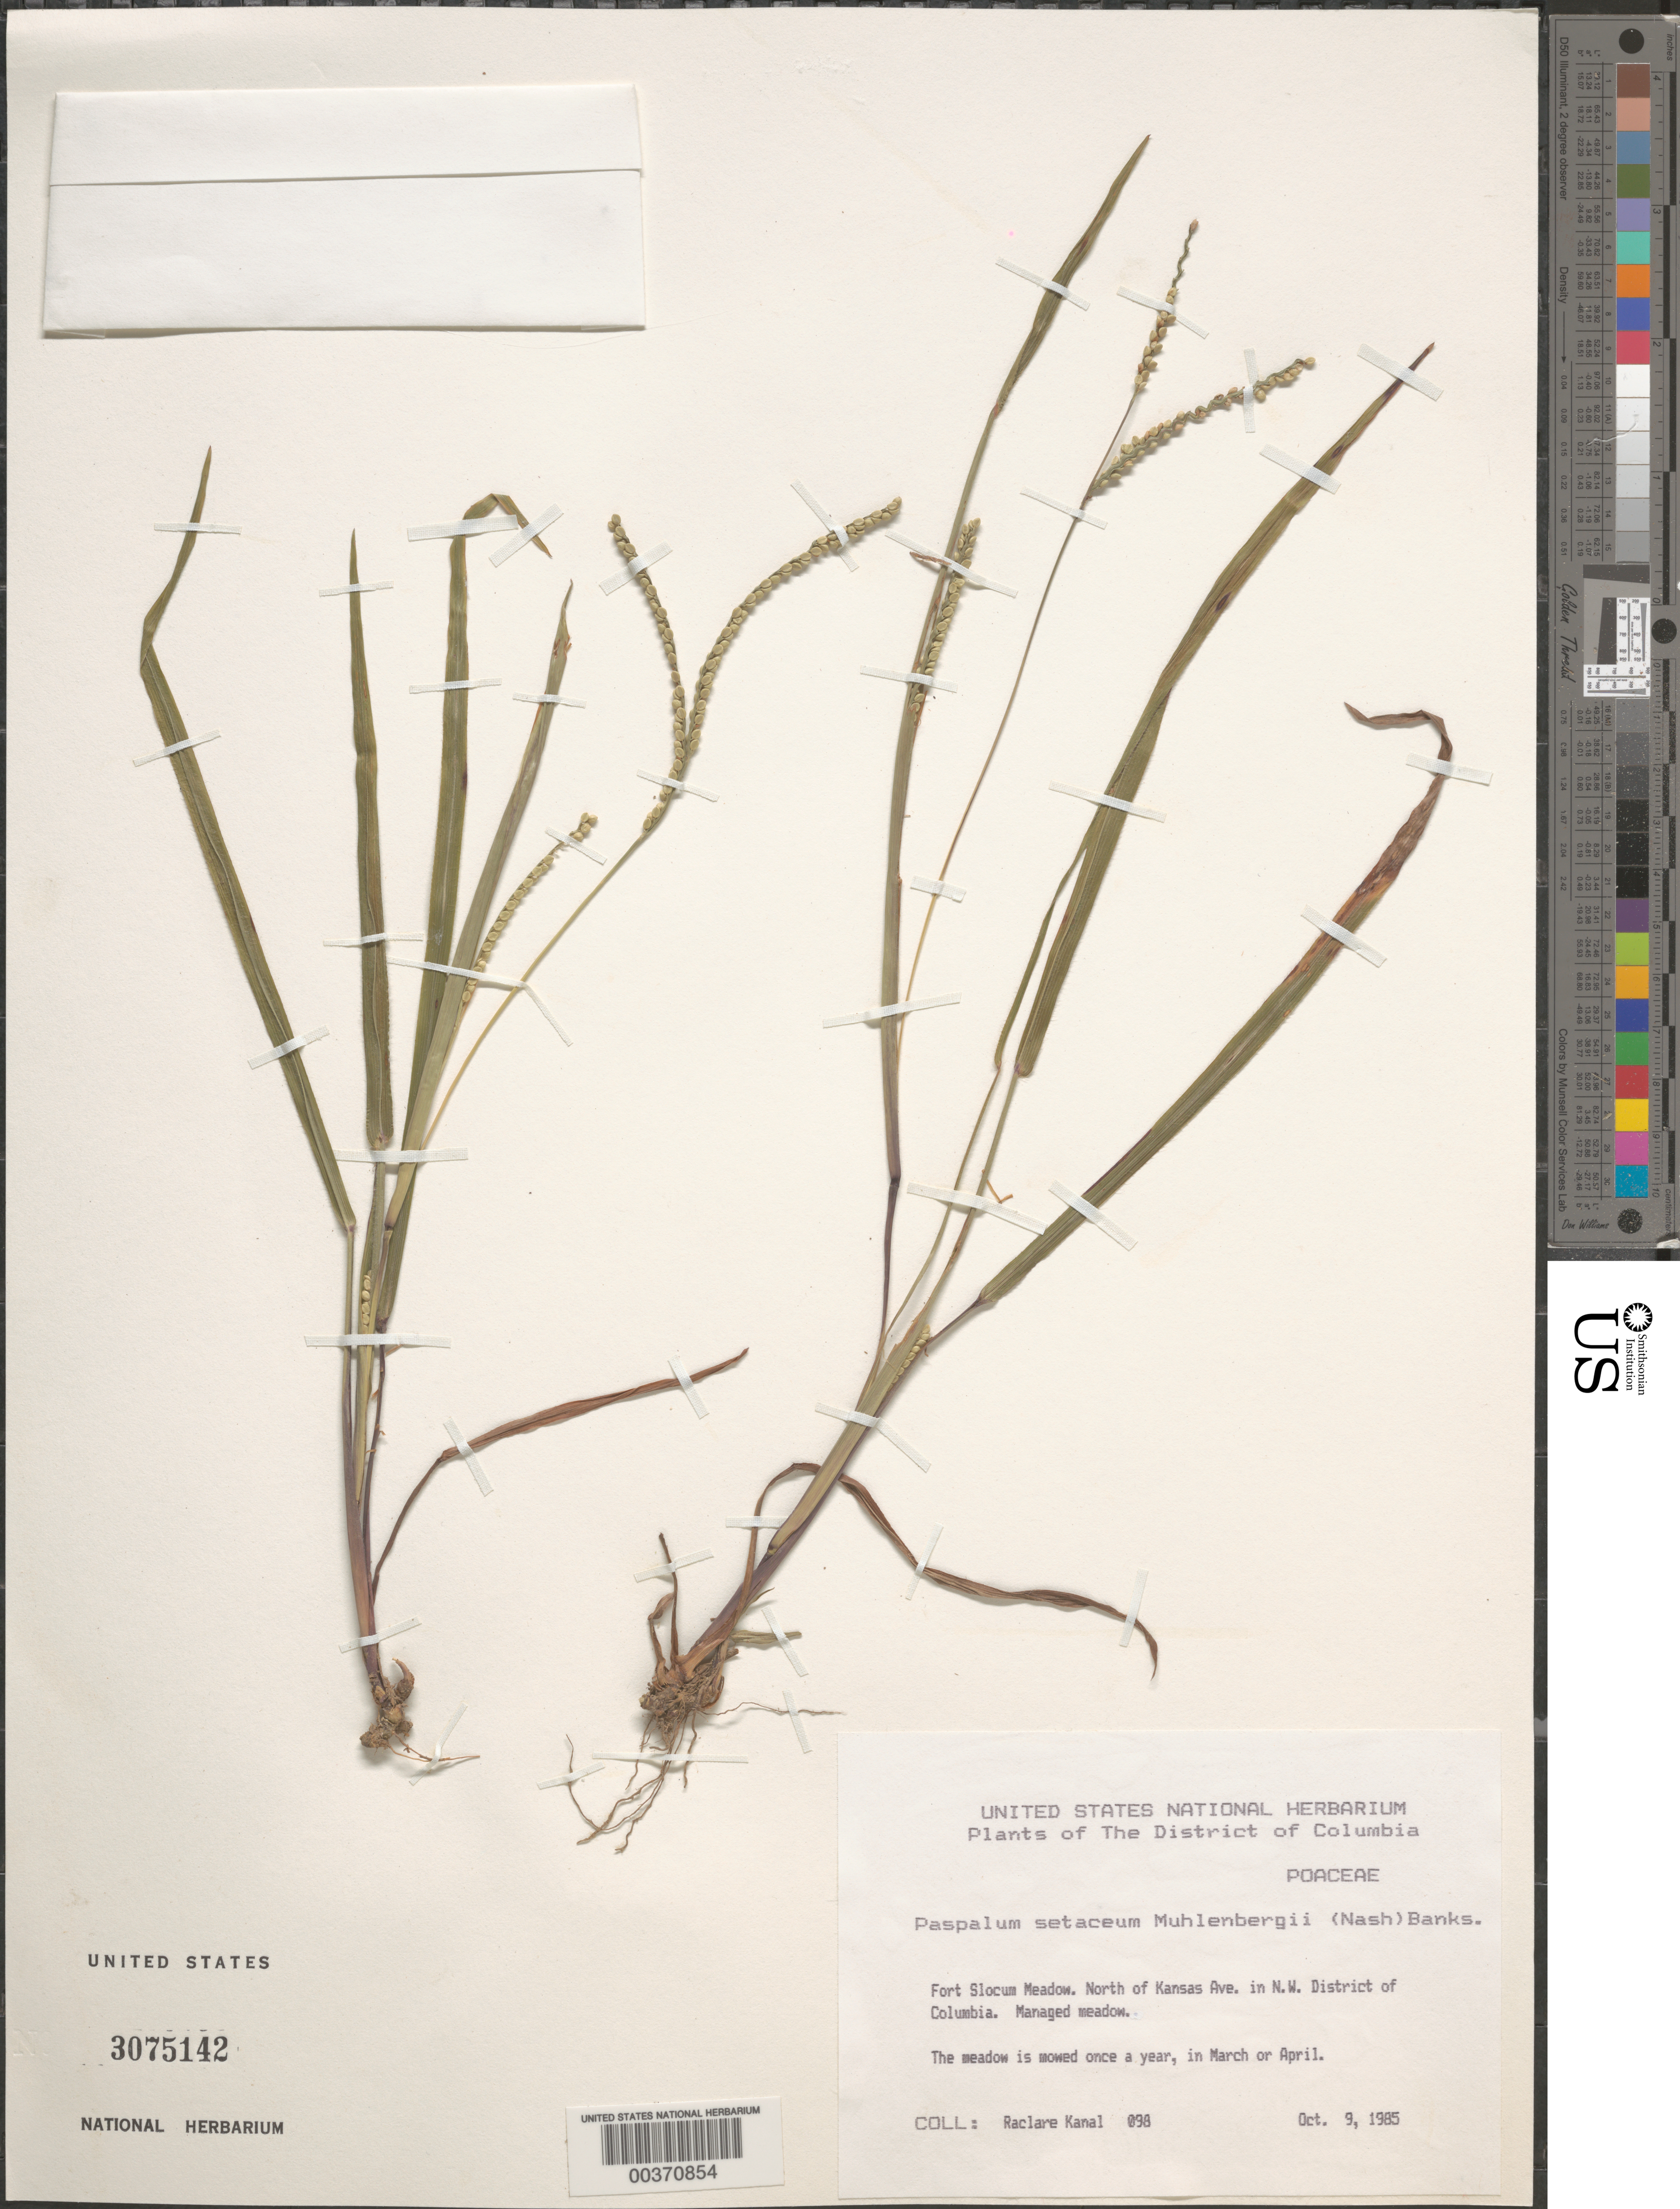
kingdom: Plantae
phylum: Tracheophyta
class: Liliopsida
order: Poales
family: Poaceae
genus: Paspalum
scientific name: Paspalum setaceum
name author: Michx.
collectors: R. Kanal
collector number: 098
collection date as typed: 09 Oct 1985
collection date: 1985-10-09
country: United States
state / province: District of Columbia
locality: Fort Slocum meadow, N of Kansas Ave, NW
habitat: Managed meadow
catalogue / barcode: US 3075142